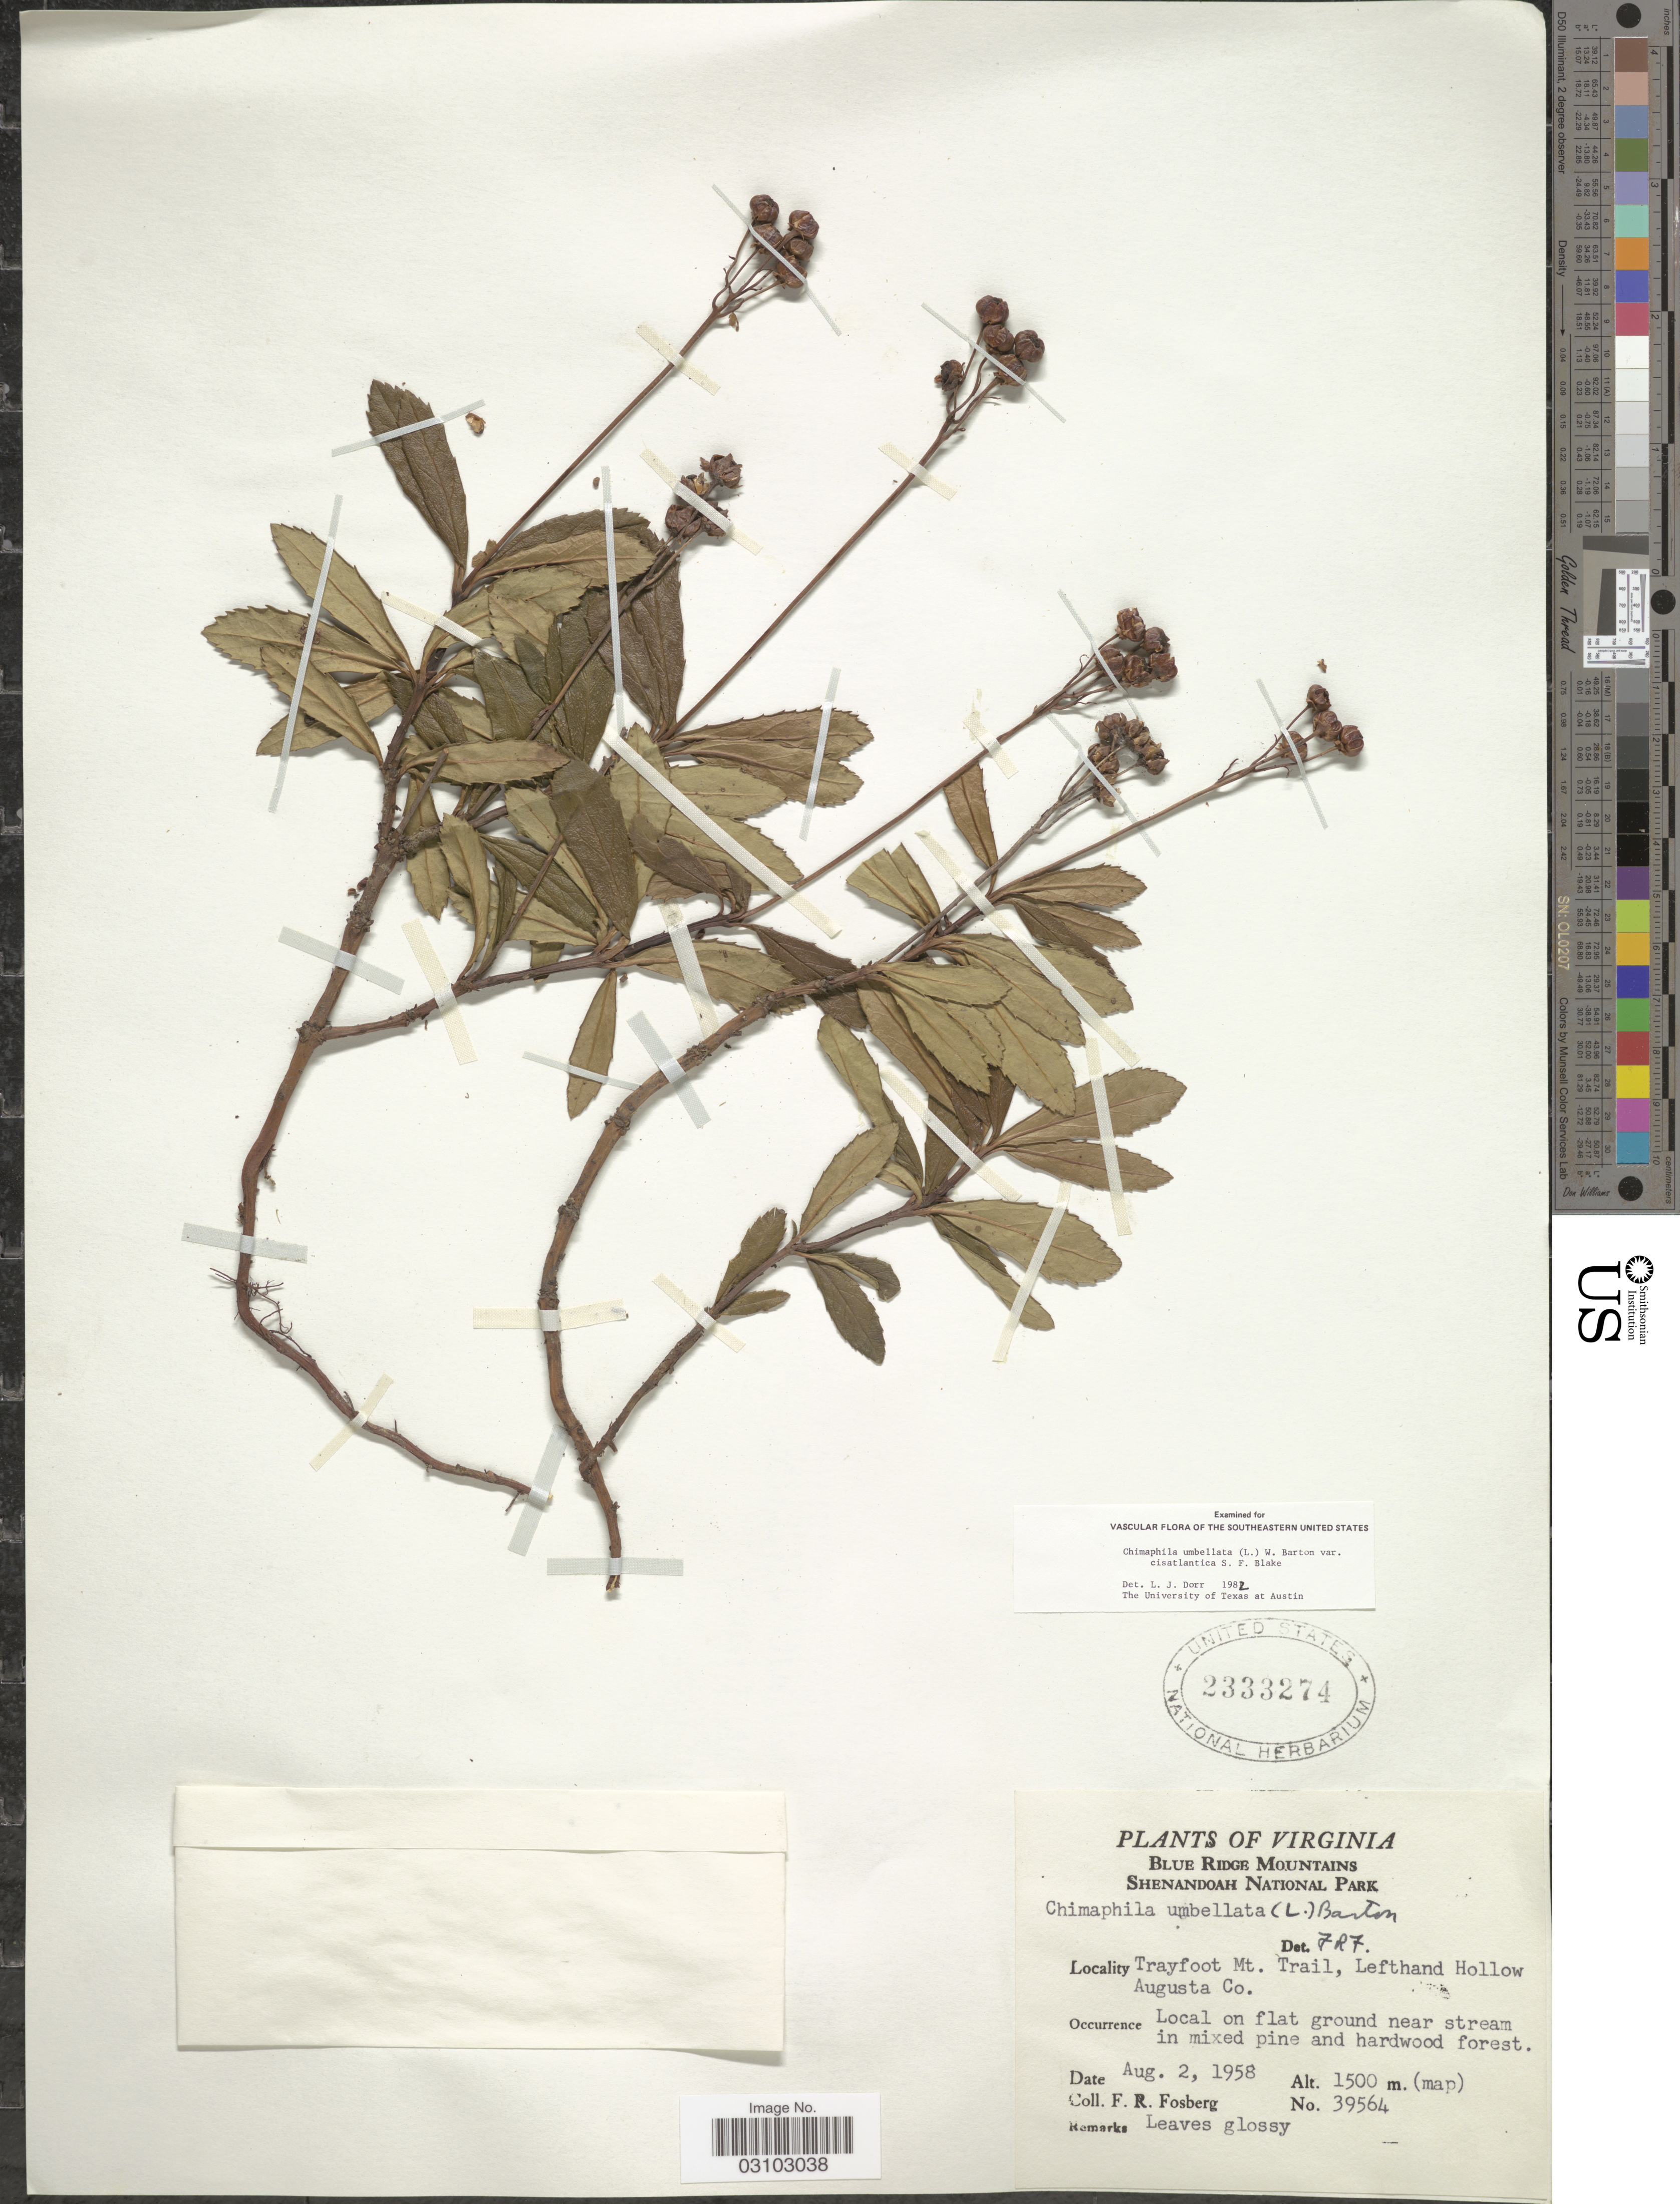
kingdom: Plantae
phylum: Tracheophyta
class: Magnoliopsida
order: Ericales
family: Ericaceae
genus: Chimaphila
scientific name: Chimaphila umbellata subsp. cisatlantica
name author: (S.F. Blake) Hultén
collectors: F. R. Fosberg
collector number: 39564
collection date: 1958-08-02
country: United States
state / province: Virginia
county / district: Augusta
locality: Blue Ridge Mountains. Shenandoah National Park. Trayfoot Mt. Trail, Lefthand Hollow Augusta Co.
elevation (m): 1500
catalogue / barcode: US 2333274